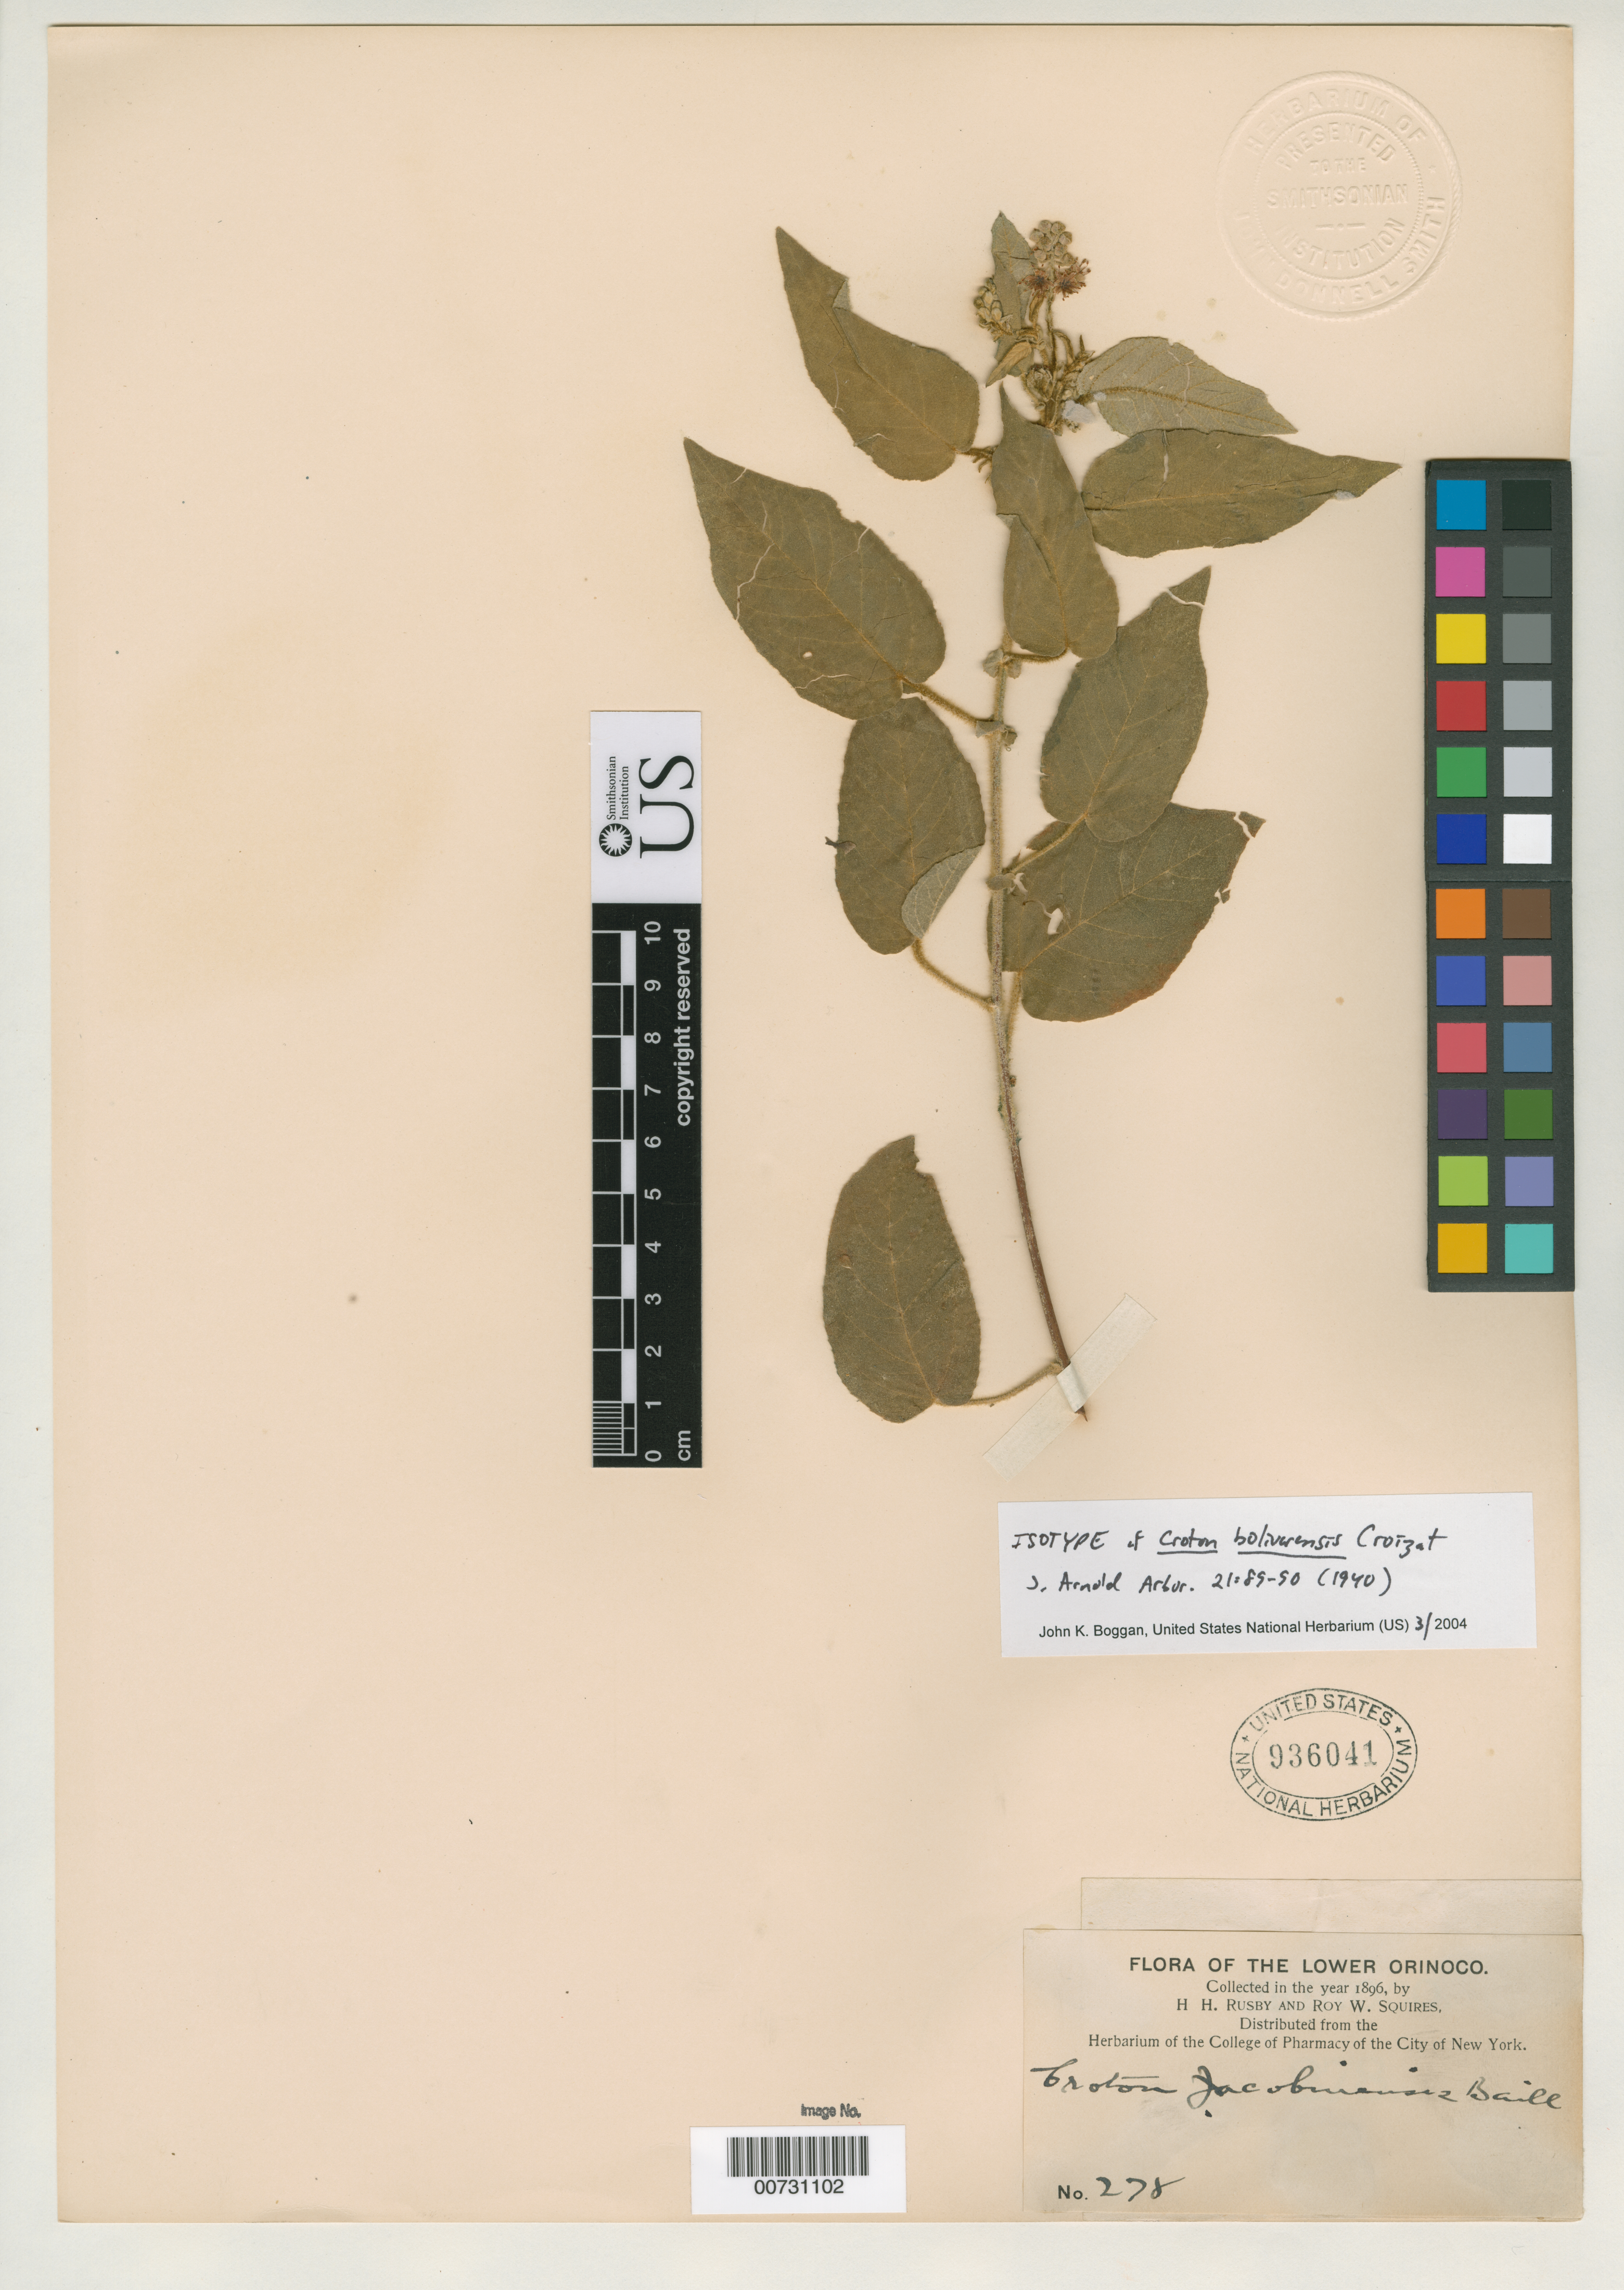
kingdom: Plantae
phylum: Tracheophyta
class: Magnoliopsida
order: Malpighiales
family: Euphorbiaceae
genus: Croton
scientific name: Croton bolivarensis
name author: Croizat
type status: Isotype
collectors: H. H. Rusby & R. Squires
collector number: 278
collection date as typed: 1896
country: Venezuela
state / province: Delta Amacuro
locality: Lower Orinoco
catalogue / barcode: US 936041